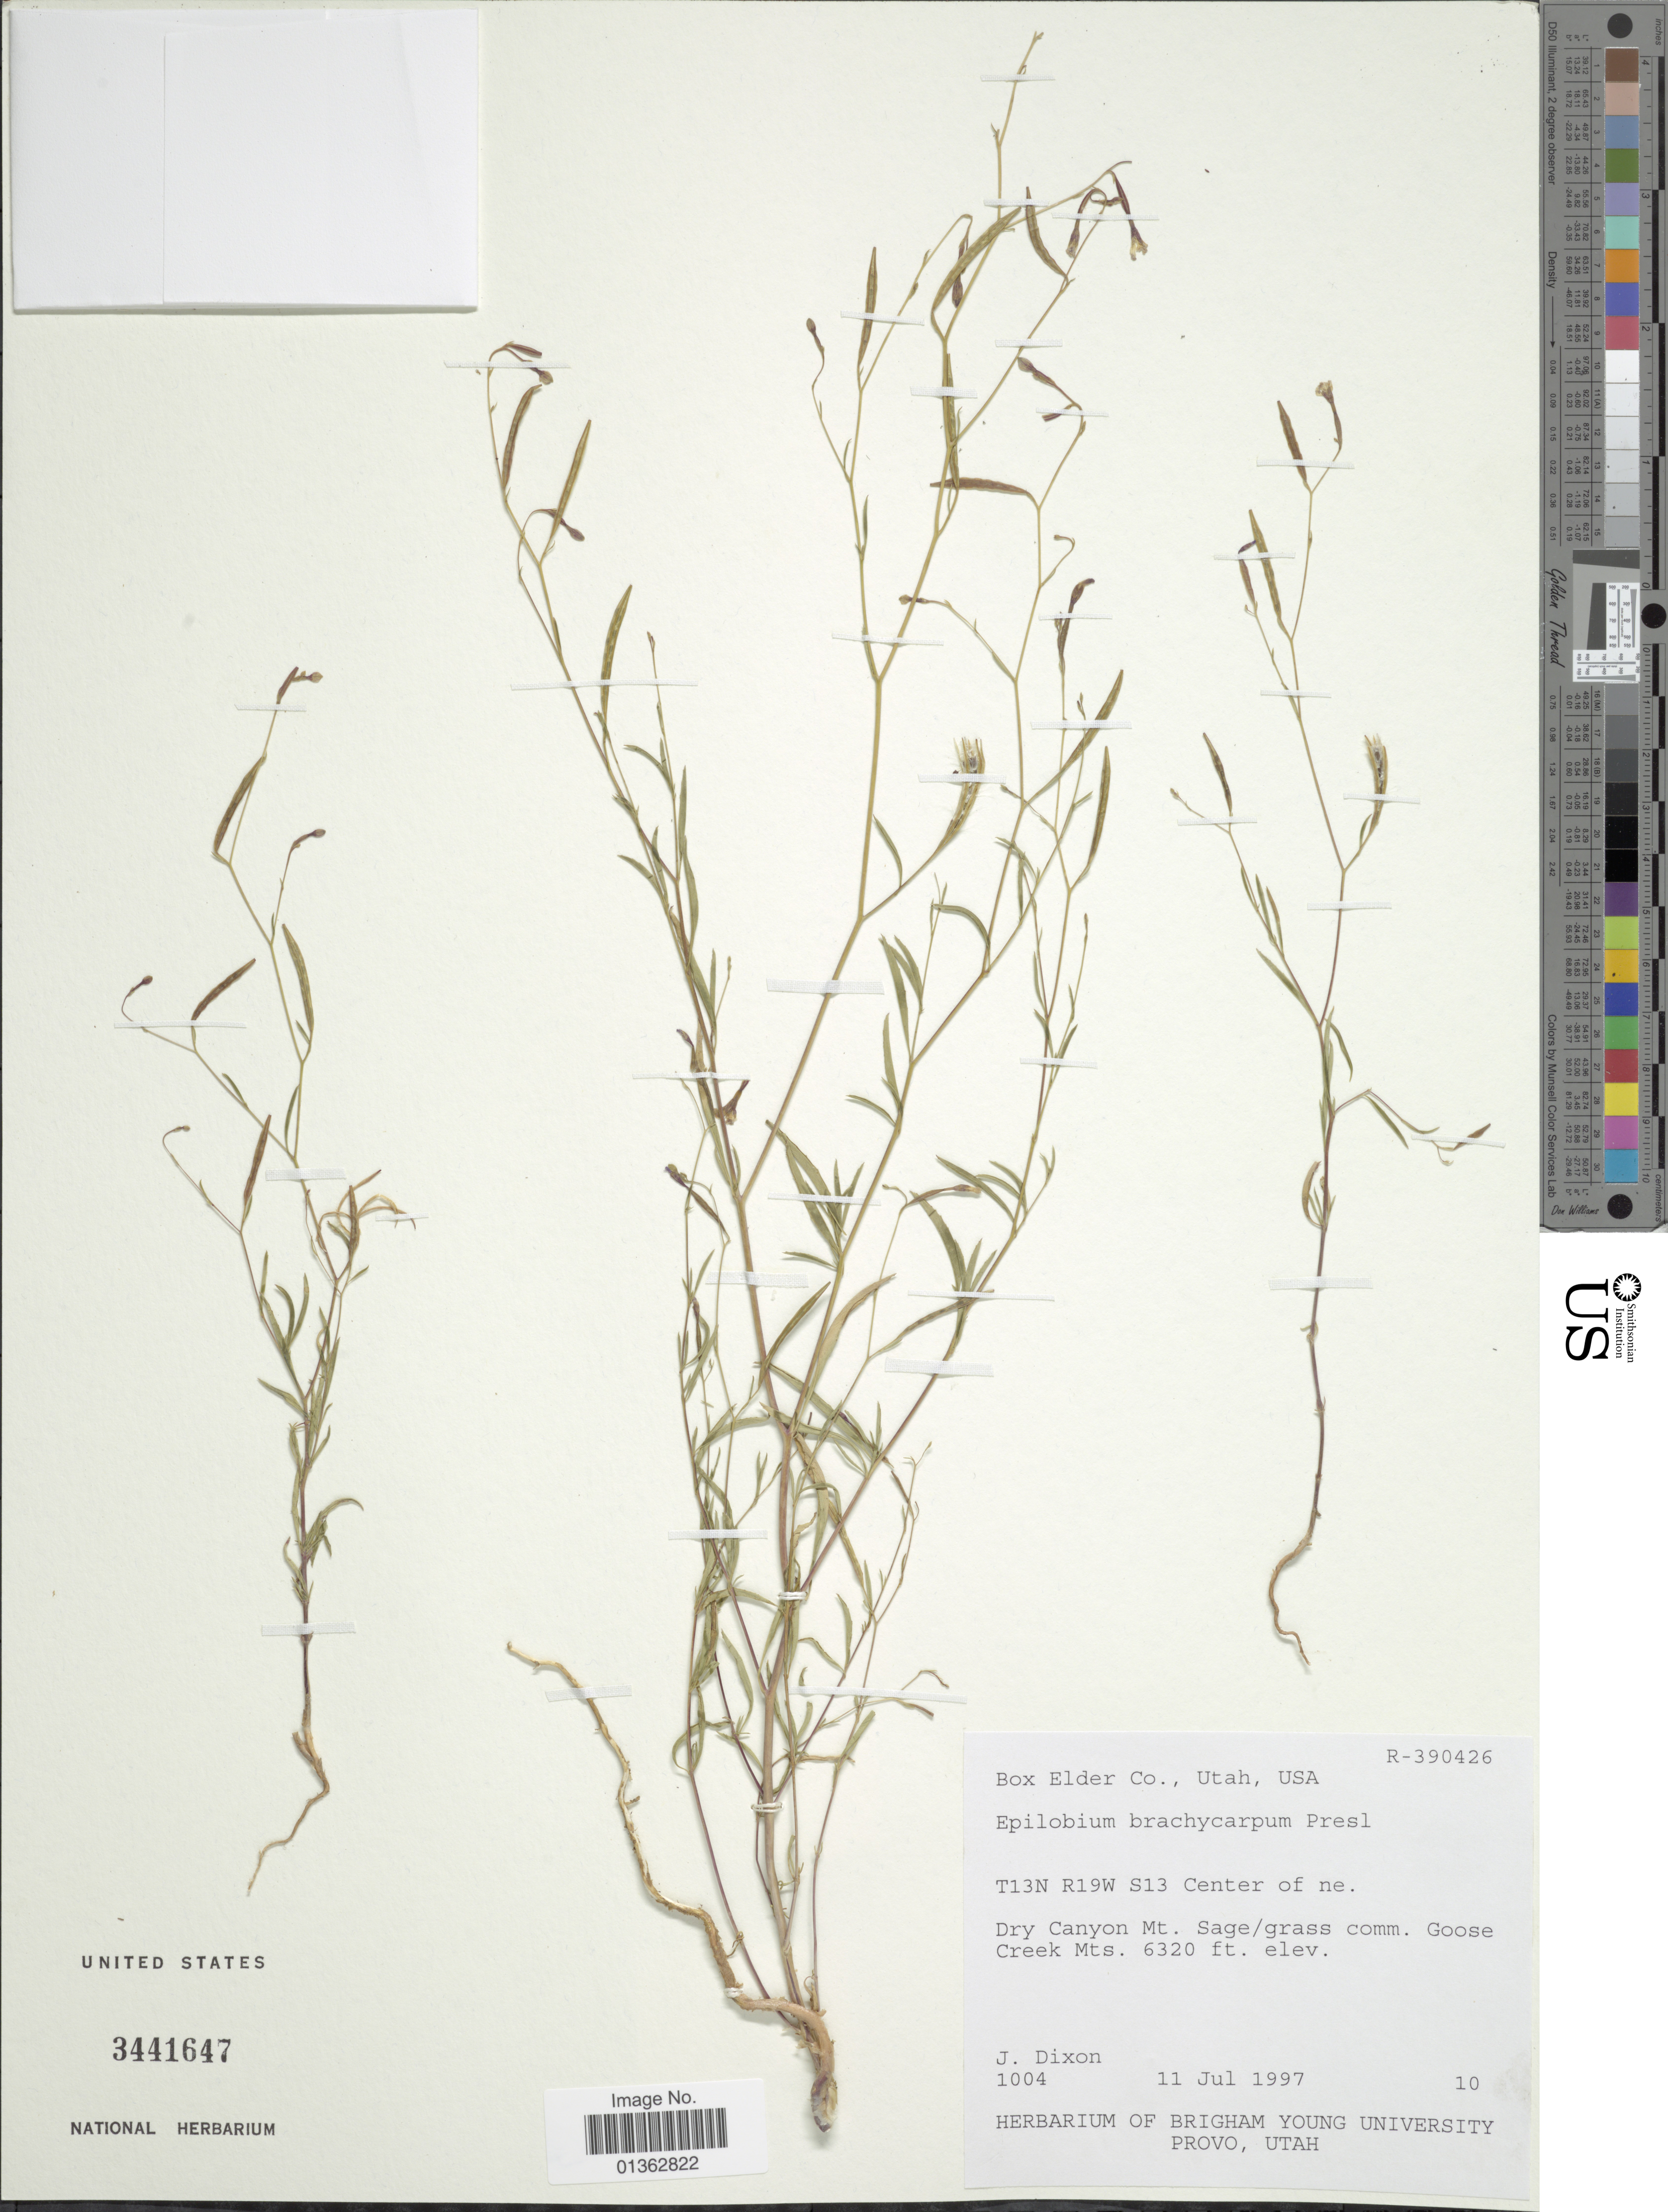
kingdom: Plantae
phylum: Tracheophyta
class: Magnoliopsida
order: Myrtales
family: Onagraceae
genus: Epilobium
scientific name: Epilobium brachycarpum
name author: C. Presl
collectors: J. Dixon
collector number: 1004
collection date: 1997-07-11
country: United States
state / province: Utah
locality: Box Elder Co. T13N R19W S13 Center of ne. Dry Canyon Mt. Sage/grass comm. Goose Creek Mts.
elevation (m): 1926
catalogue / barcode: US 3441647